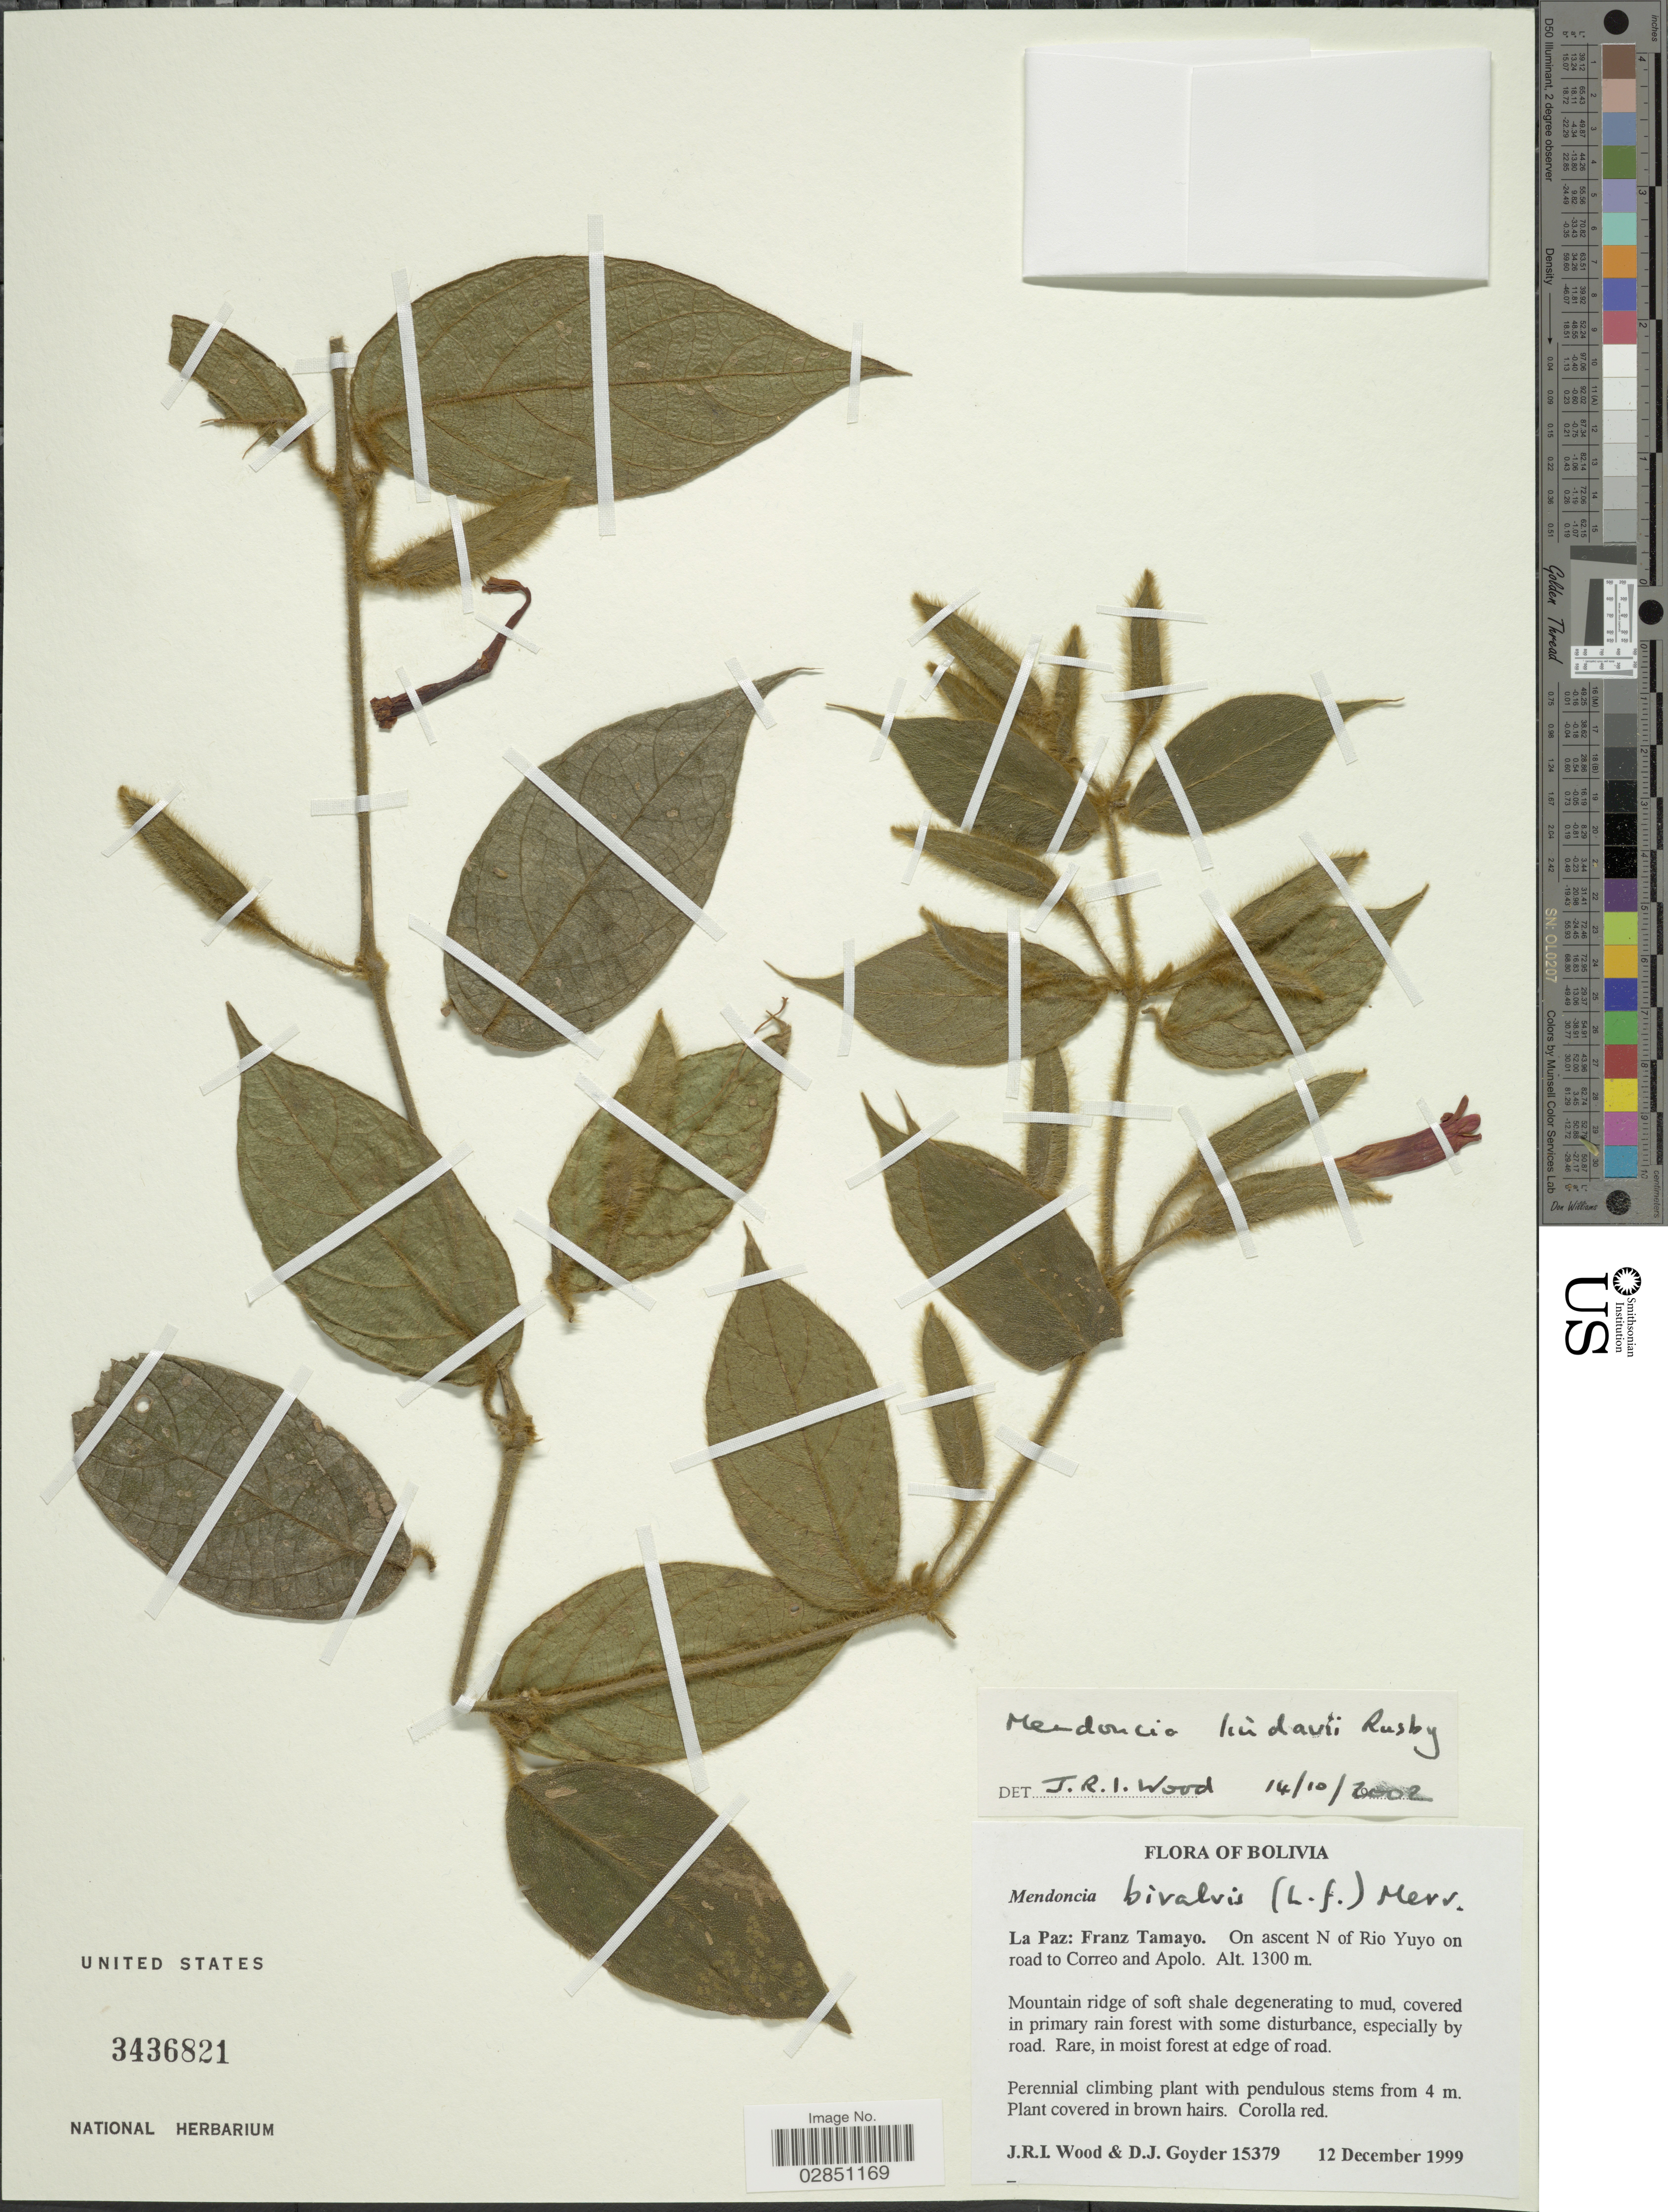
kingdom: Plantae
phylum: Tracheophyta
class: Magnoliopsida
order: Lamiales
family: Acanthaceae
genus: Mendoncia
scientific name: Mendoncia lindavii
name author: Rusby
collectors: J. R. I. Wood & D. Goyder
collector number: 15379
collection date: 1999-12-12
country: Bolivia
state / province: La Paz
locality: Franz Tamayo. On ascent N of Rio Yuyo on road to Correo and Apolo.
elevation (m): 1300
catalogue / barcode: US 3436821